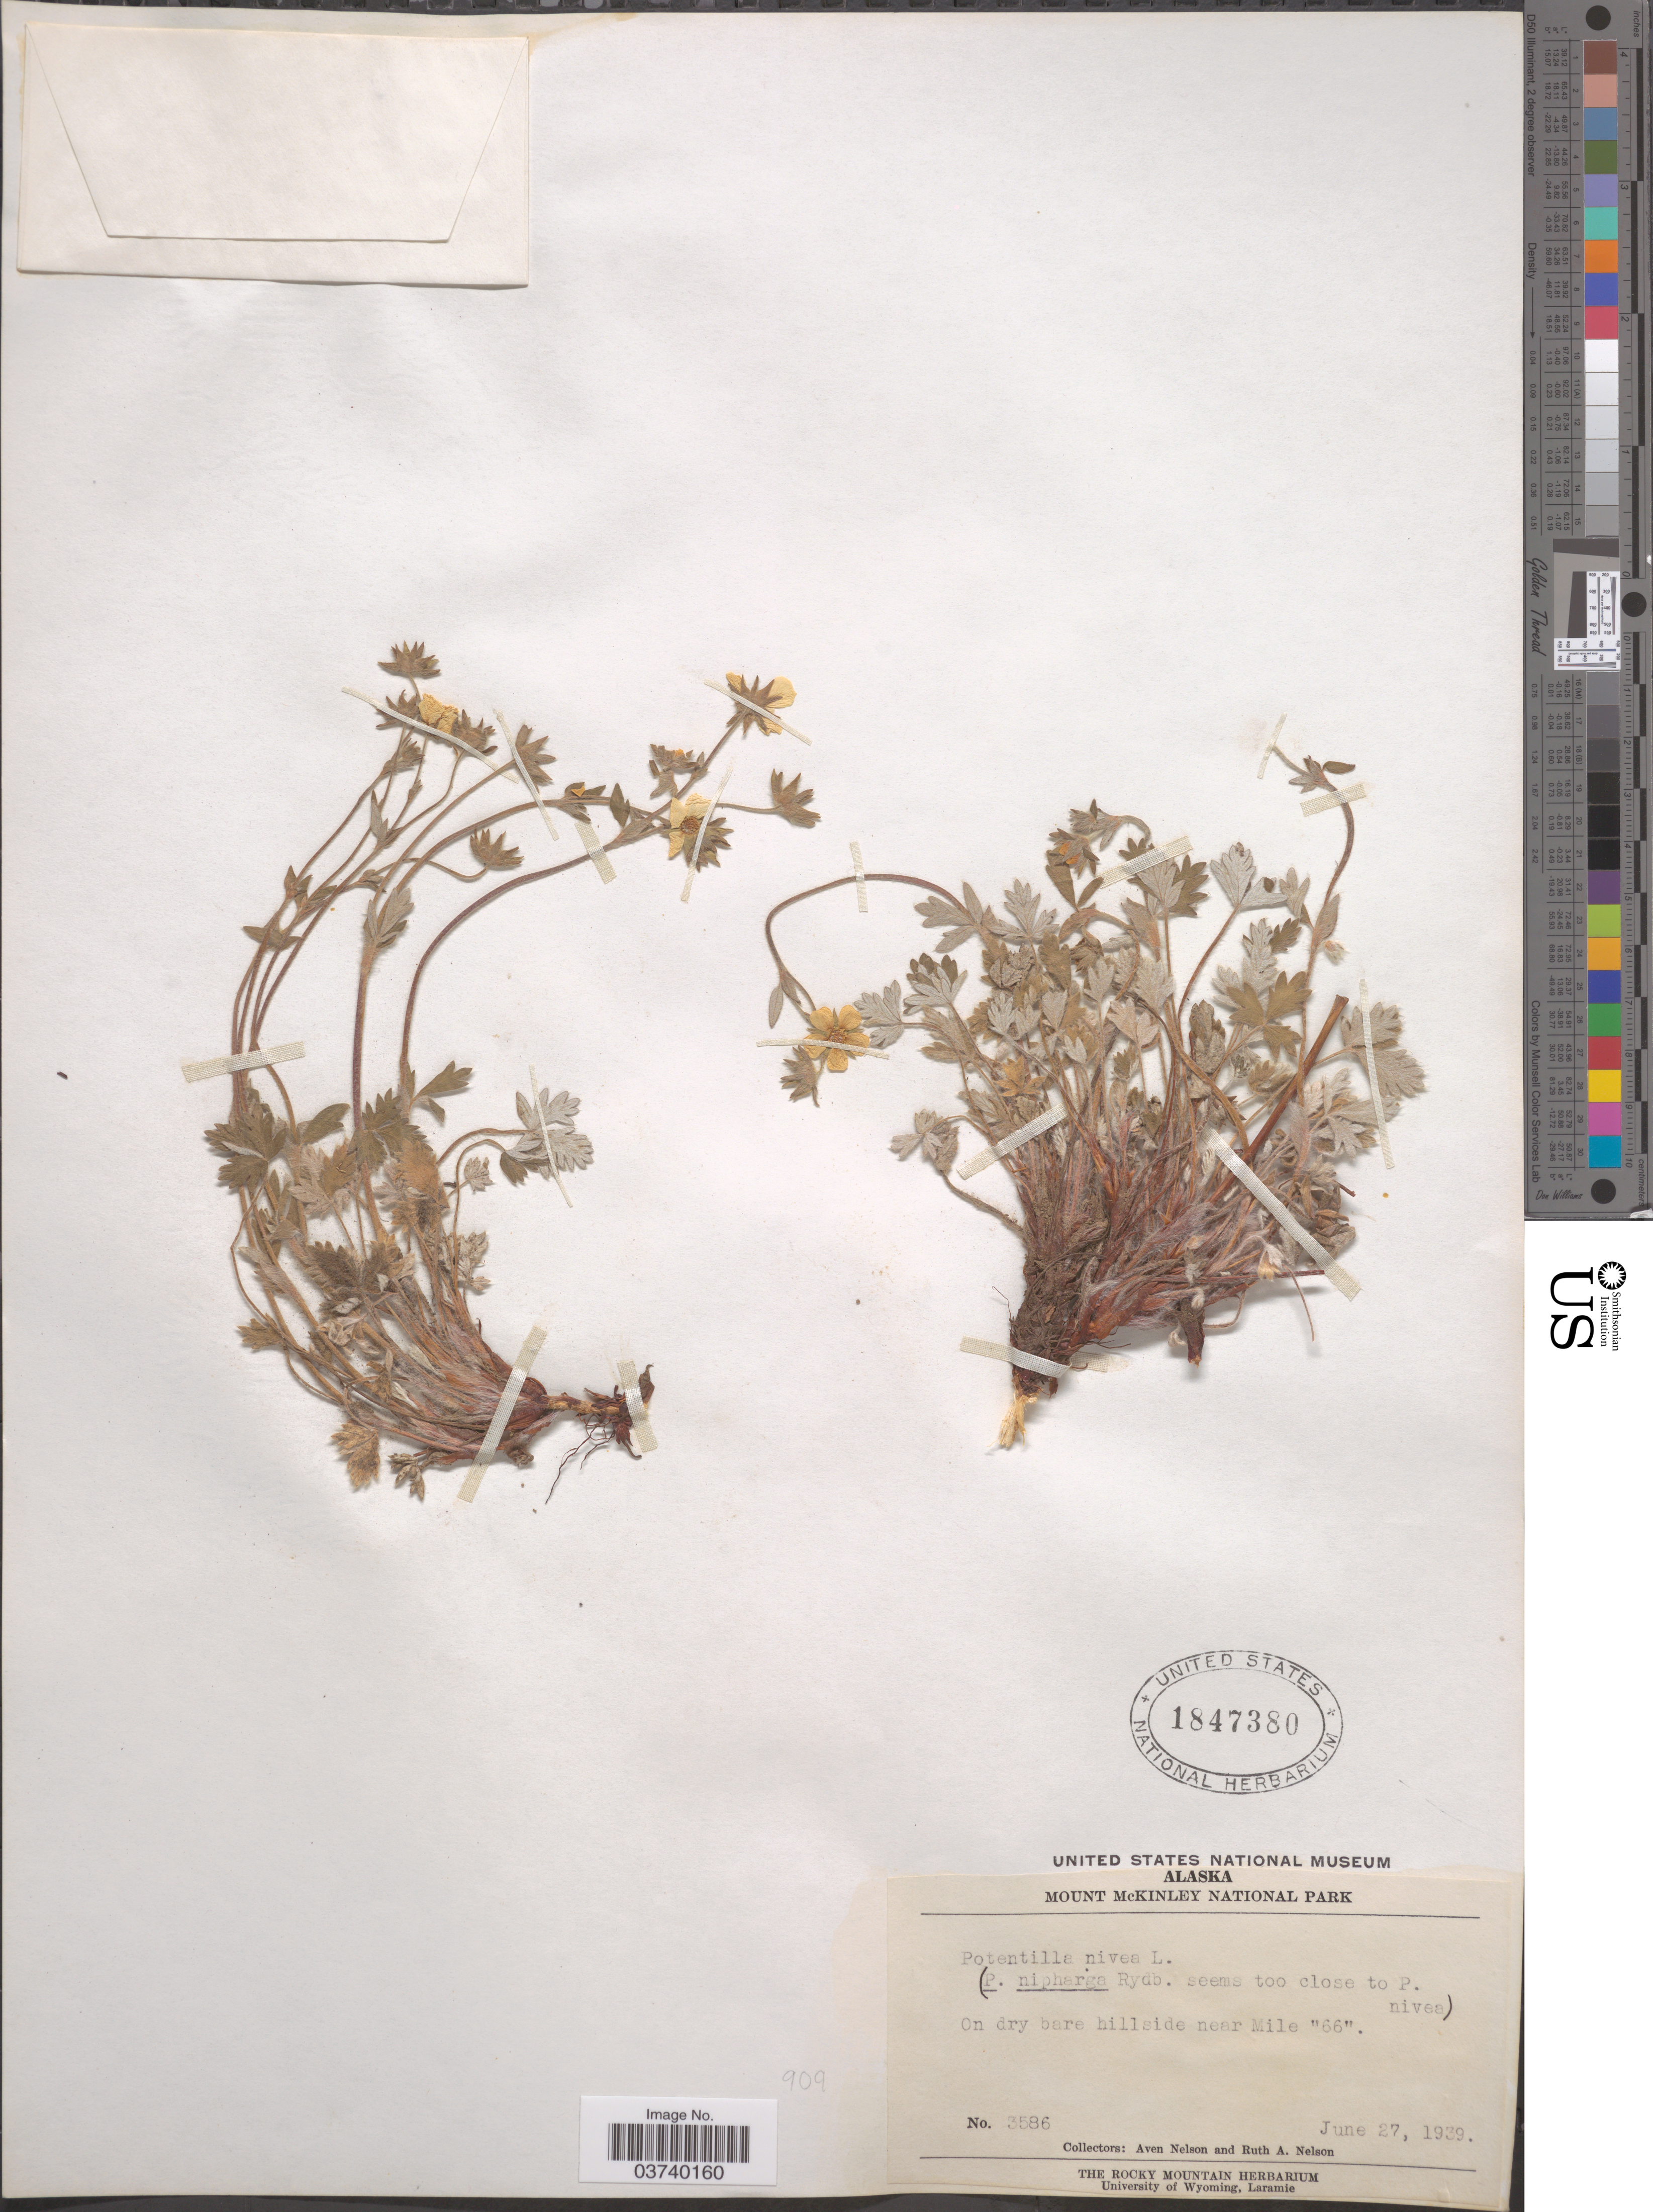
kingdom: Plantae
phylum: Tracheophyta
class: Magnoliopsida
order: Rosales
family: Rosaceae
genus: Potentilla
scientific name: Potentilla nivea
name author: L.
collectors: A. Nelson & R. A. Nelson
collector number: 3586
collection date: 1939-06-27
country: United States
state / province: Alaska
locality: Mount McKinley National Park. On dry bare hillside near Mile "66".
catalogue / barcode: US 1847380